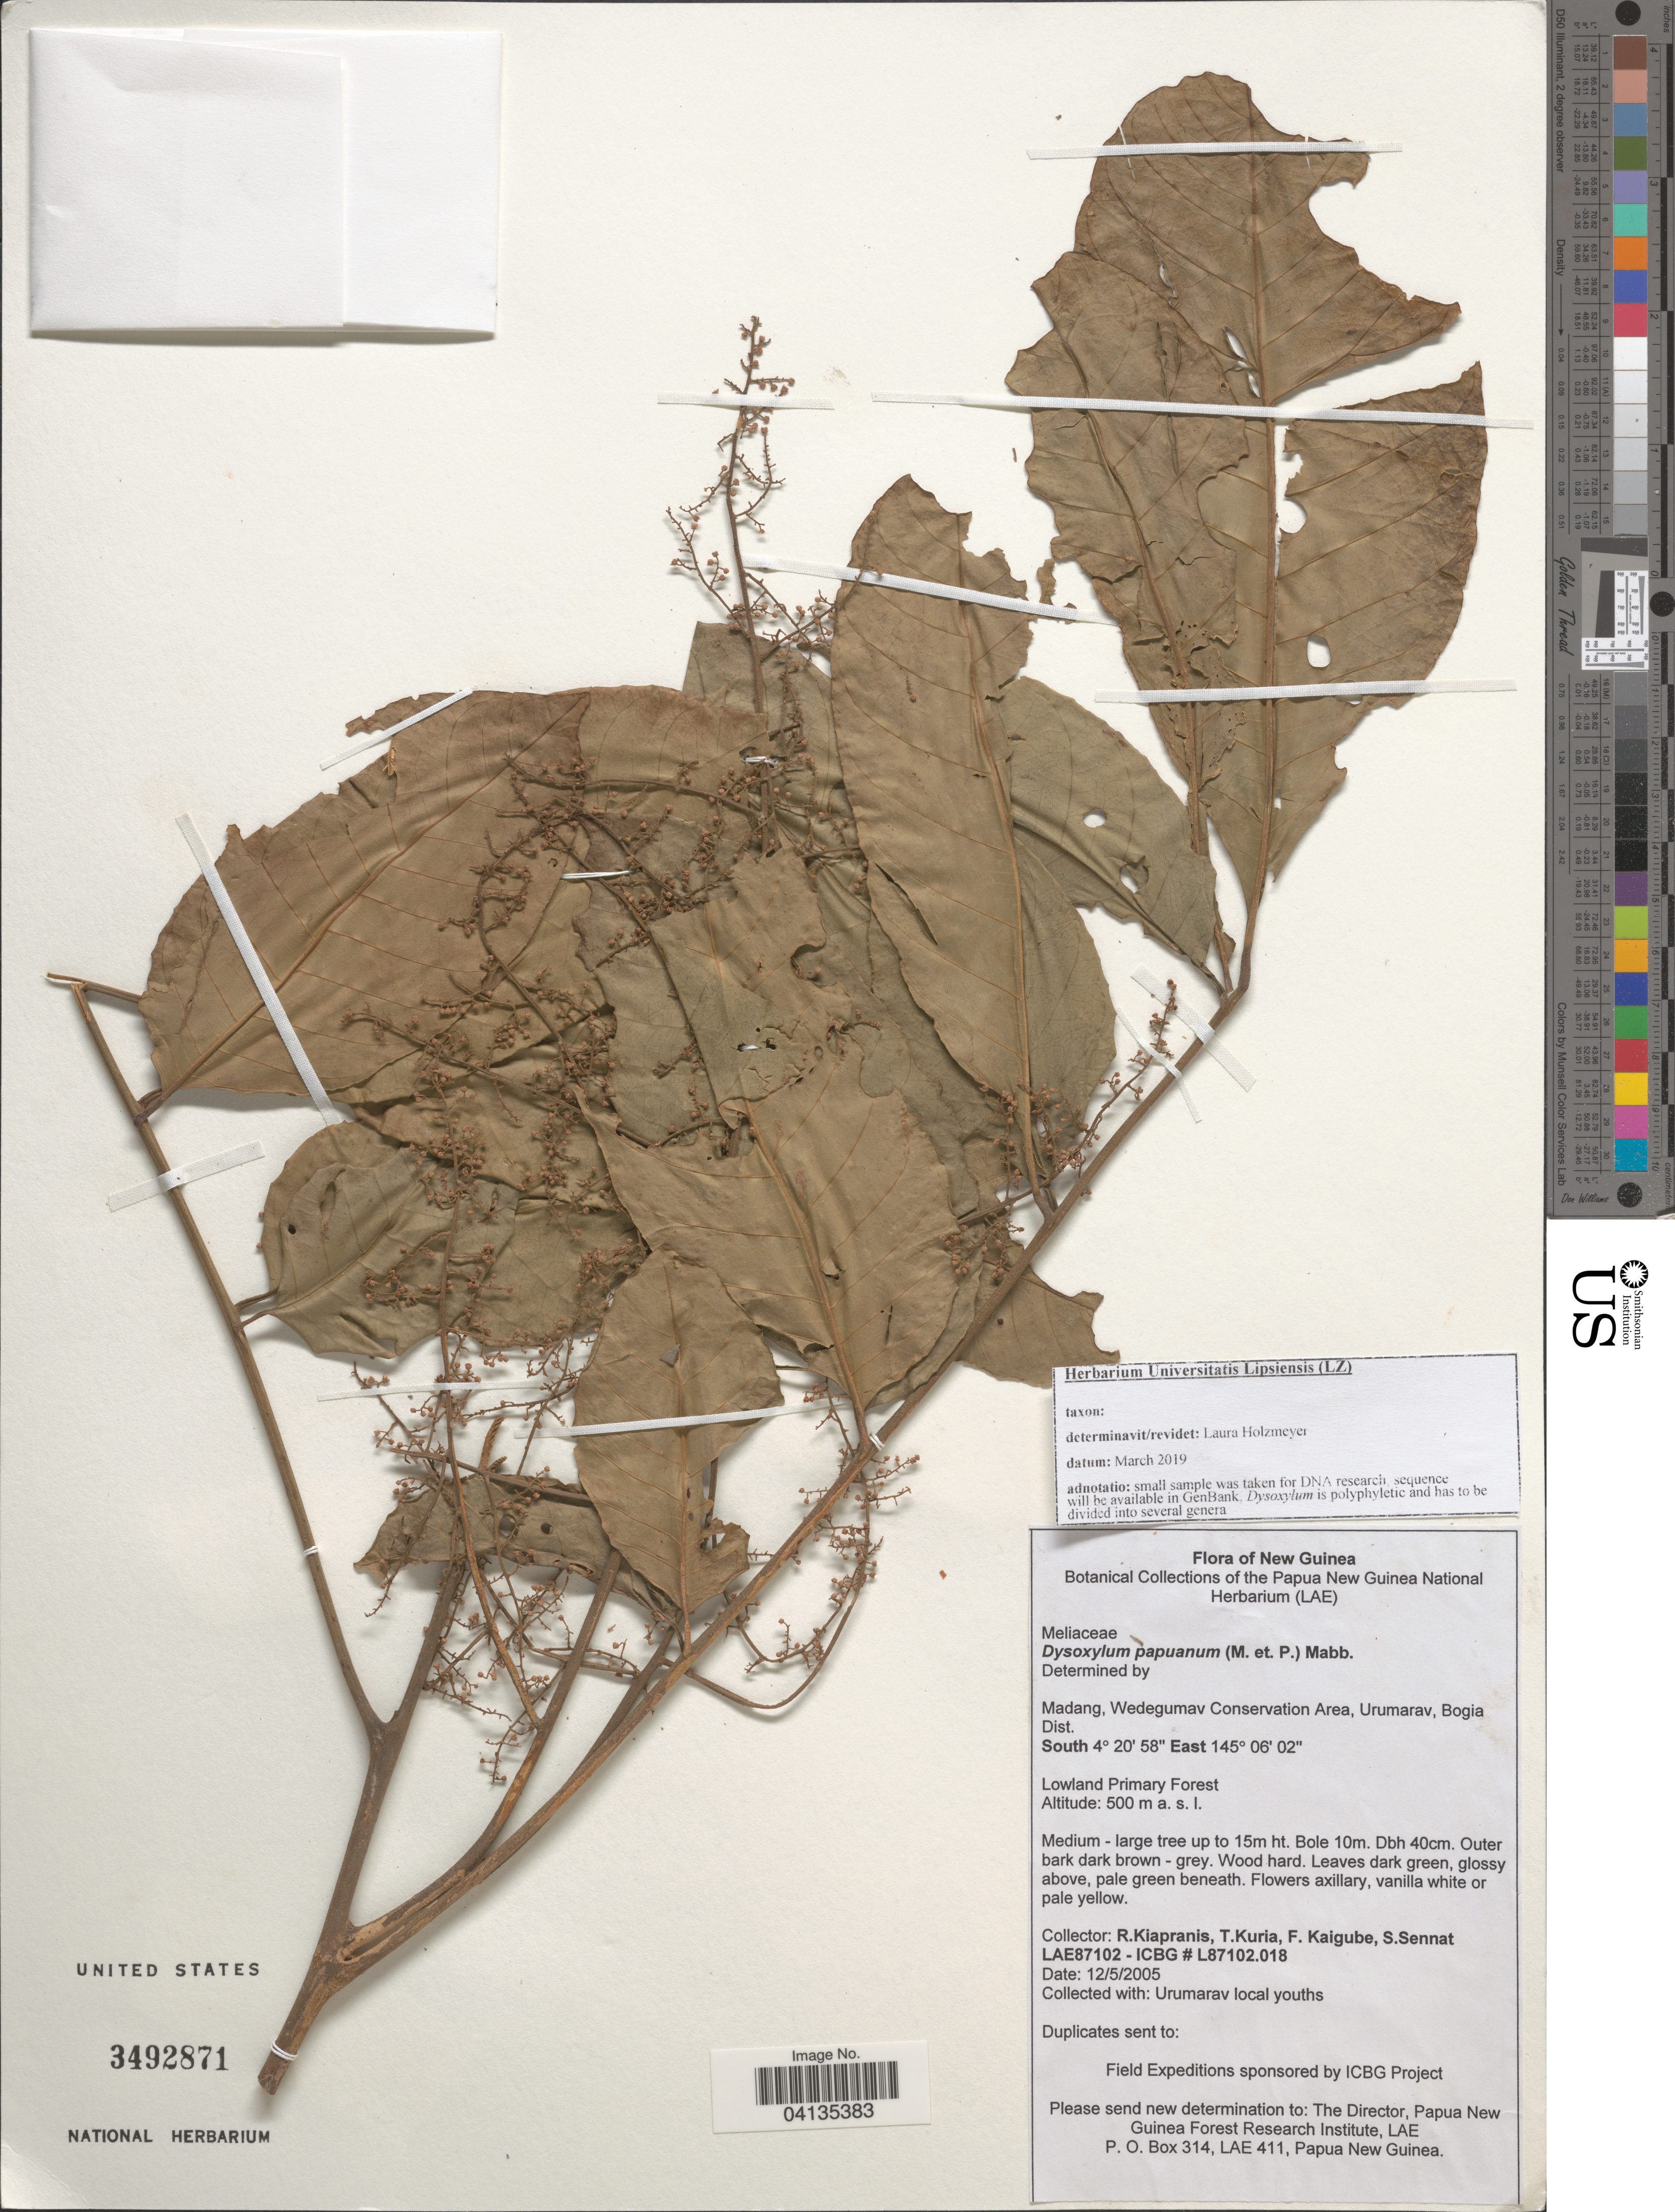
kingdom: Plantae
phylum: Tracheophyta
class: Magnoliopsida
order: Sapindales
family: Meliaceae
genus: Didymocheton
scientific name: Didymocheton papuanus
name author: (Merr. & L.M. Perry) Mabb.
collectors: R. Kiapranis, T. Kuria, J. Kaigube & G. Sennat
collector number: LAE87102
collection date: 2005-05-12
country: Papua New Guinea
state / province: Madang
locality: New Guinea. Wedegumav Conservation Area, Urumarav, Bogia Dist.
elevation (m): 500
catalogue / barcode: US 3492871